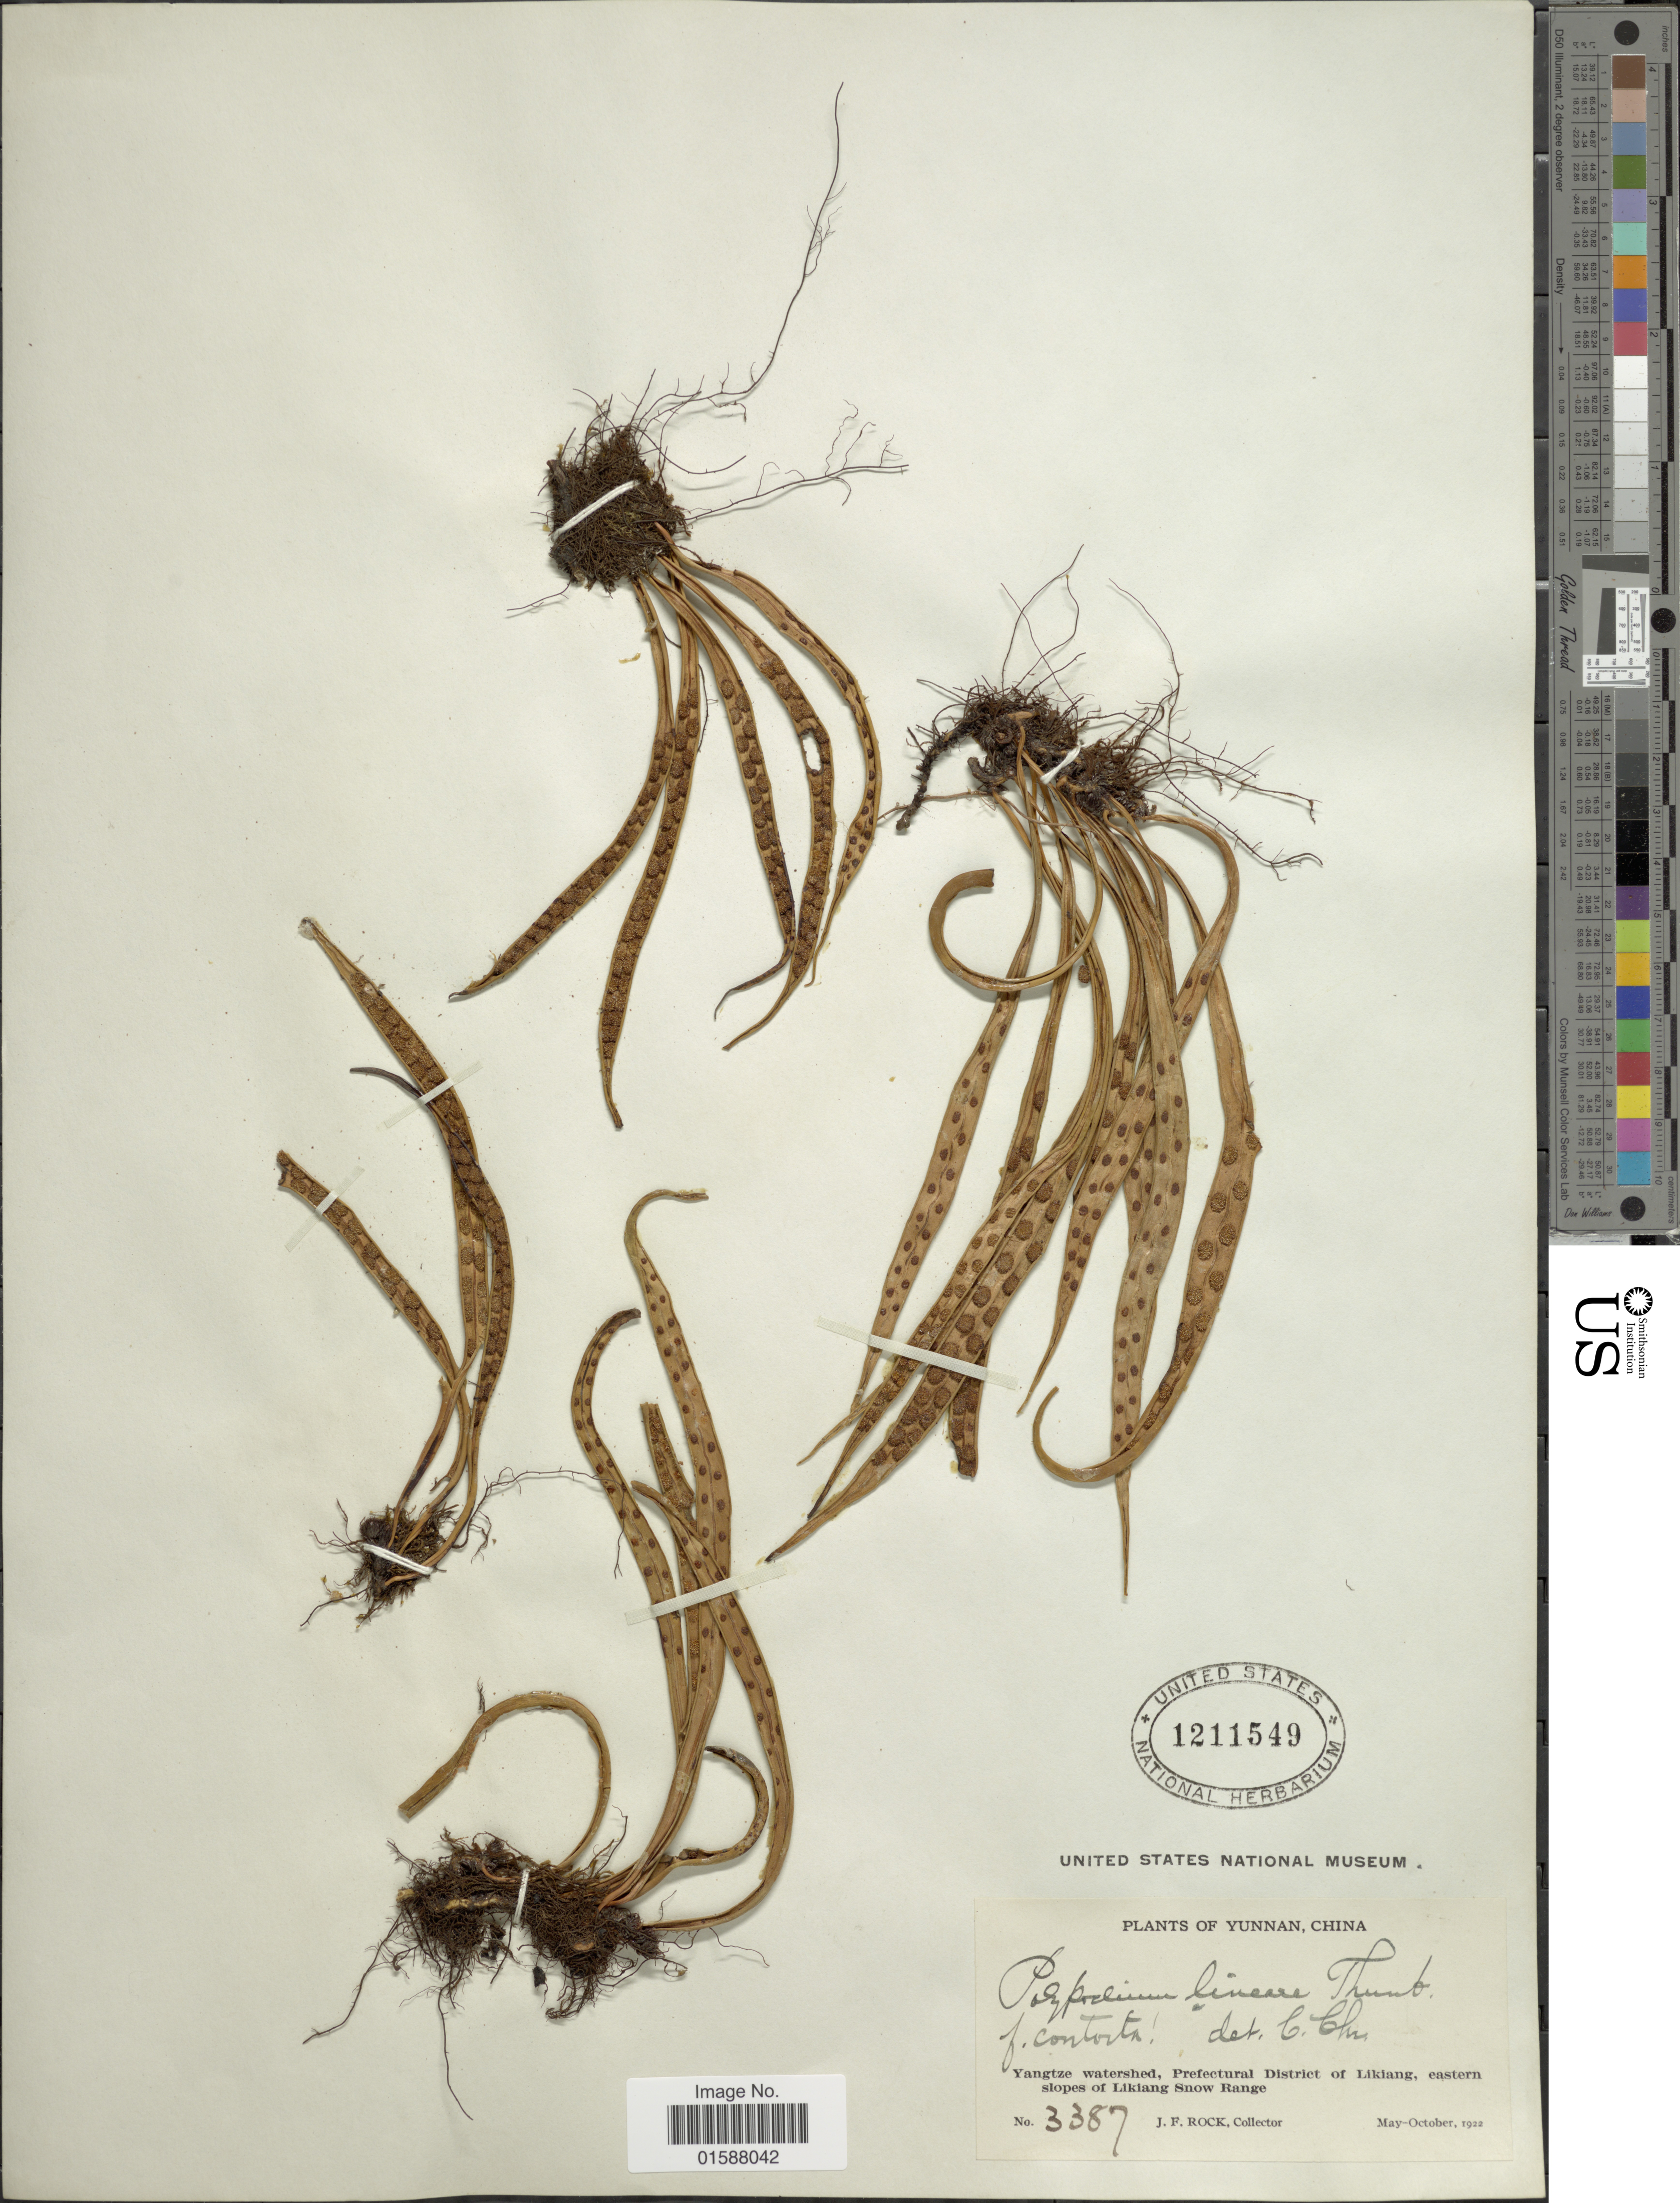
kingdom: Plantae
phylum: Tracheophyta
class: Polypodiopsida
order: Polypodiales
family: Polypodiaceae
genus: Lepisorus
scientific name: Lepisorus thunbergianus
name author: (Kaulf.) Ching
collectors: J. Rock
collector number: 3387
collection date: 1922-05/1922-10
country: China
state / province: Yunnan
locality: Yangtze watershed, Prefectural District of Likiang, eastern slopes of Likiang Snow Range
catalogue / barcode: US 1211549